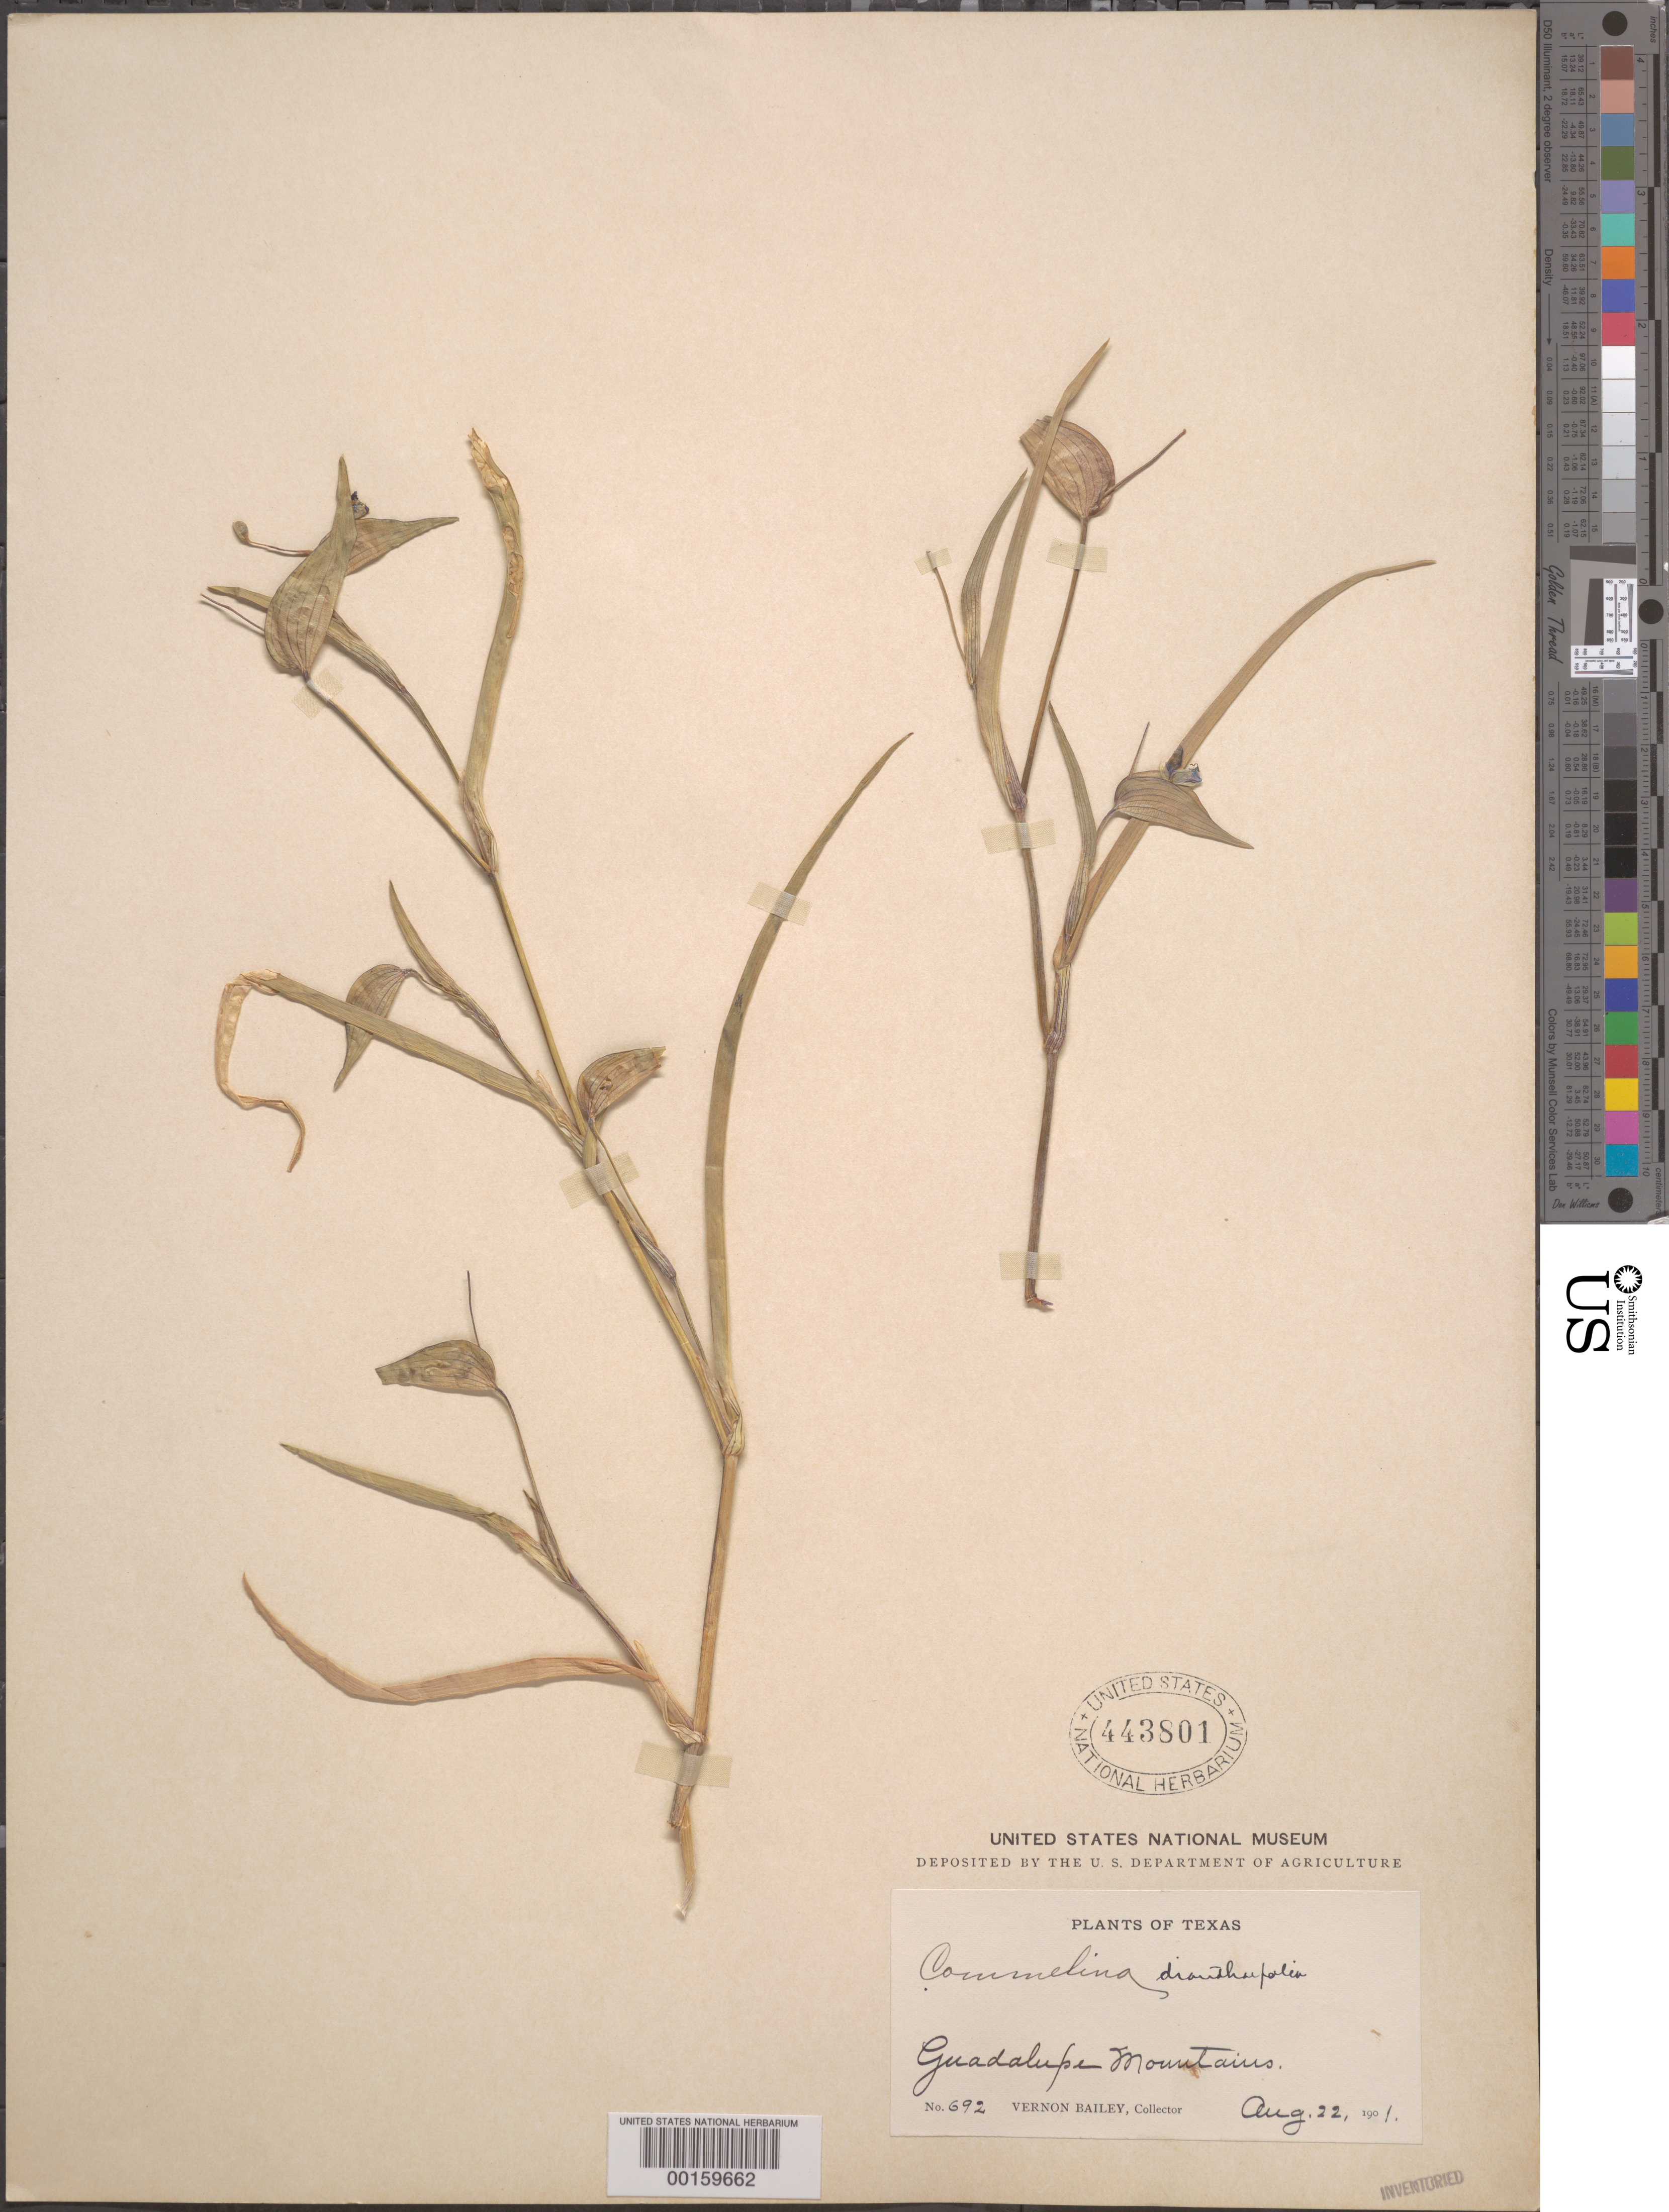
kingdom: Plantae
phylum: Tracheophyta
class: Liliopsida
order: Commelinales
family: Commelinaceae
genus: Commelina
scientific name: Commelina dianthifolia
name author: Redouté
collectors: V. O. Bailey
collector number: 692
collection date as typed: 22 Aug 1901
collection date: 1901-08-22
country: United States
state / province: Texas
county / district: Culberson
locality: Guadelupe mts.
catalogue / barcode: US 443801